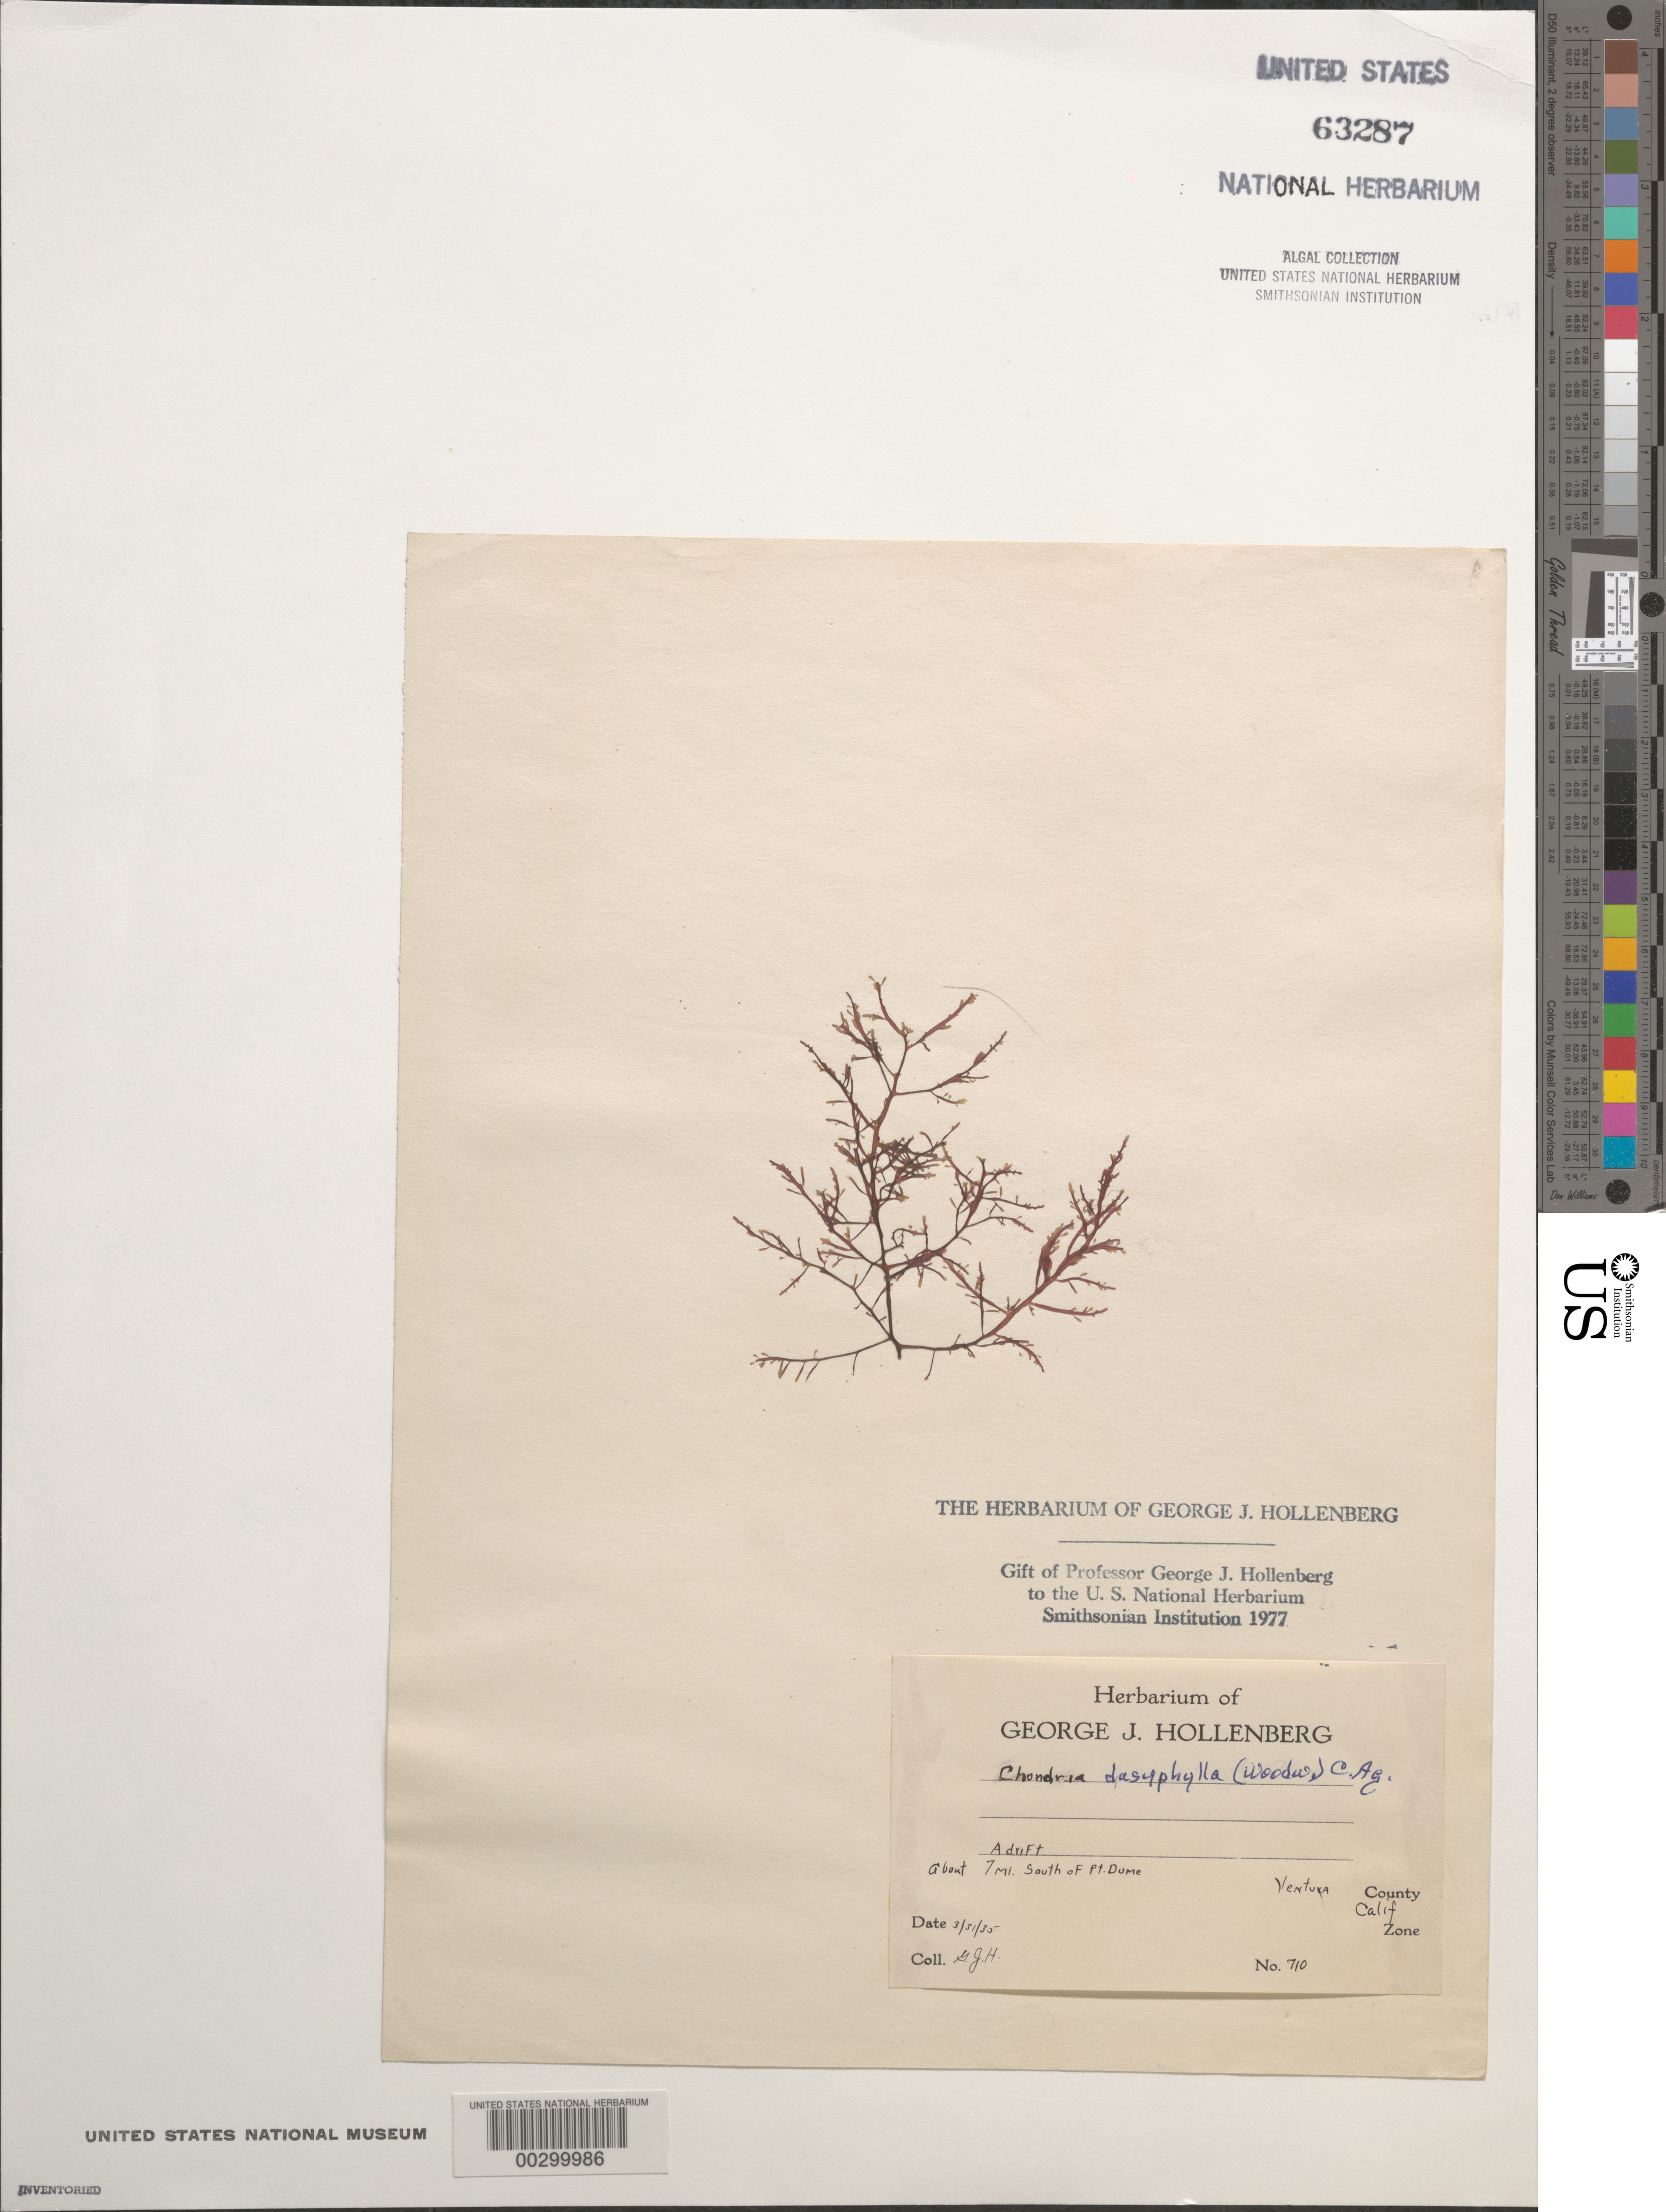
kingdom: Plantae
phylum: Rhodophyta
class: Florideophyceae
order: Ceramiales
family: Rhodomelaceae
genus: Chondria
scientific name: Chondria dasyphylla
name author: (Woodw.) C. Agardh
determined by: Hollenberg, George J.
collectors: G. Hollenberg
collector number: GJH 710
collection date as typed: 31 Mar 1935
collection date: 1935-03-31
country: United States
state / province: California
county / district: Ventura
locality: Ca. 7 miles south of Point Dume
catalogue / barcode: US 63287